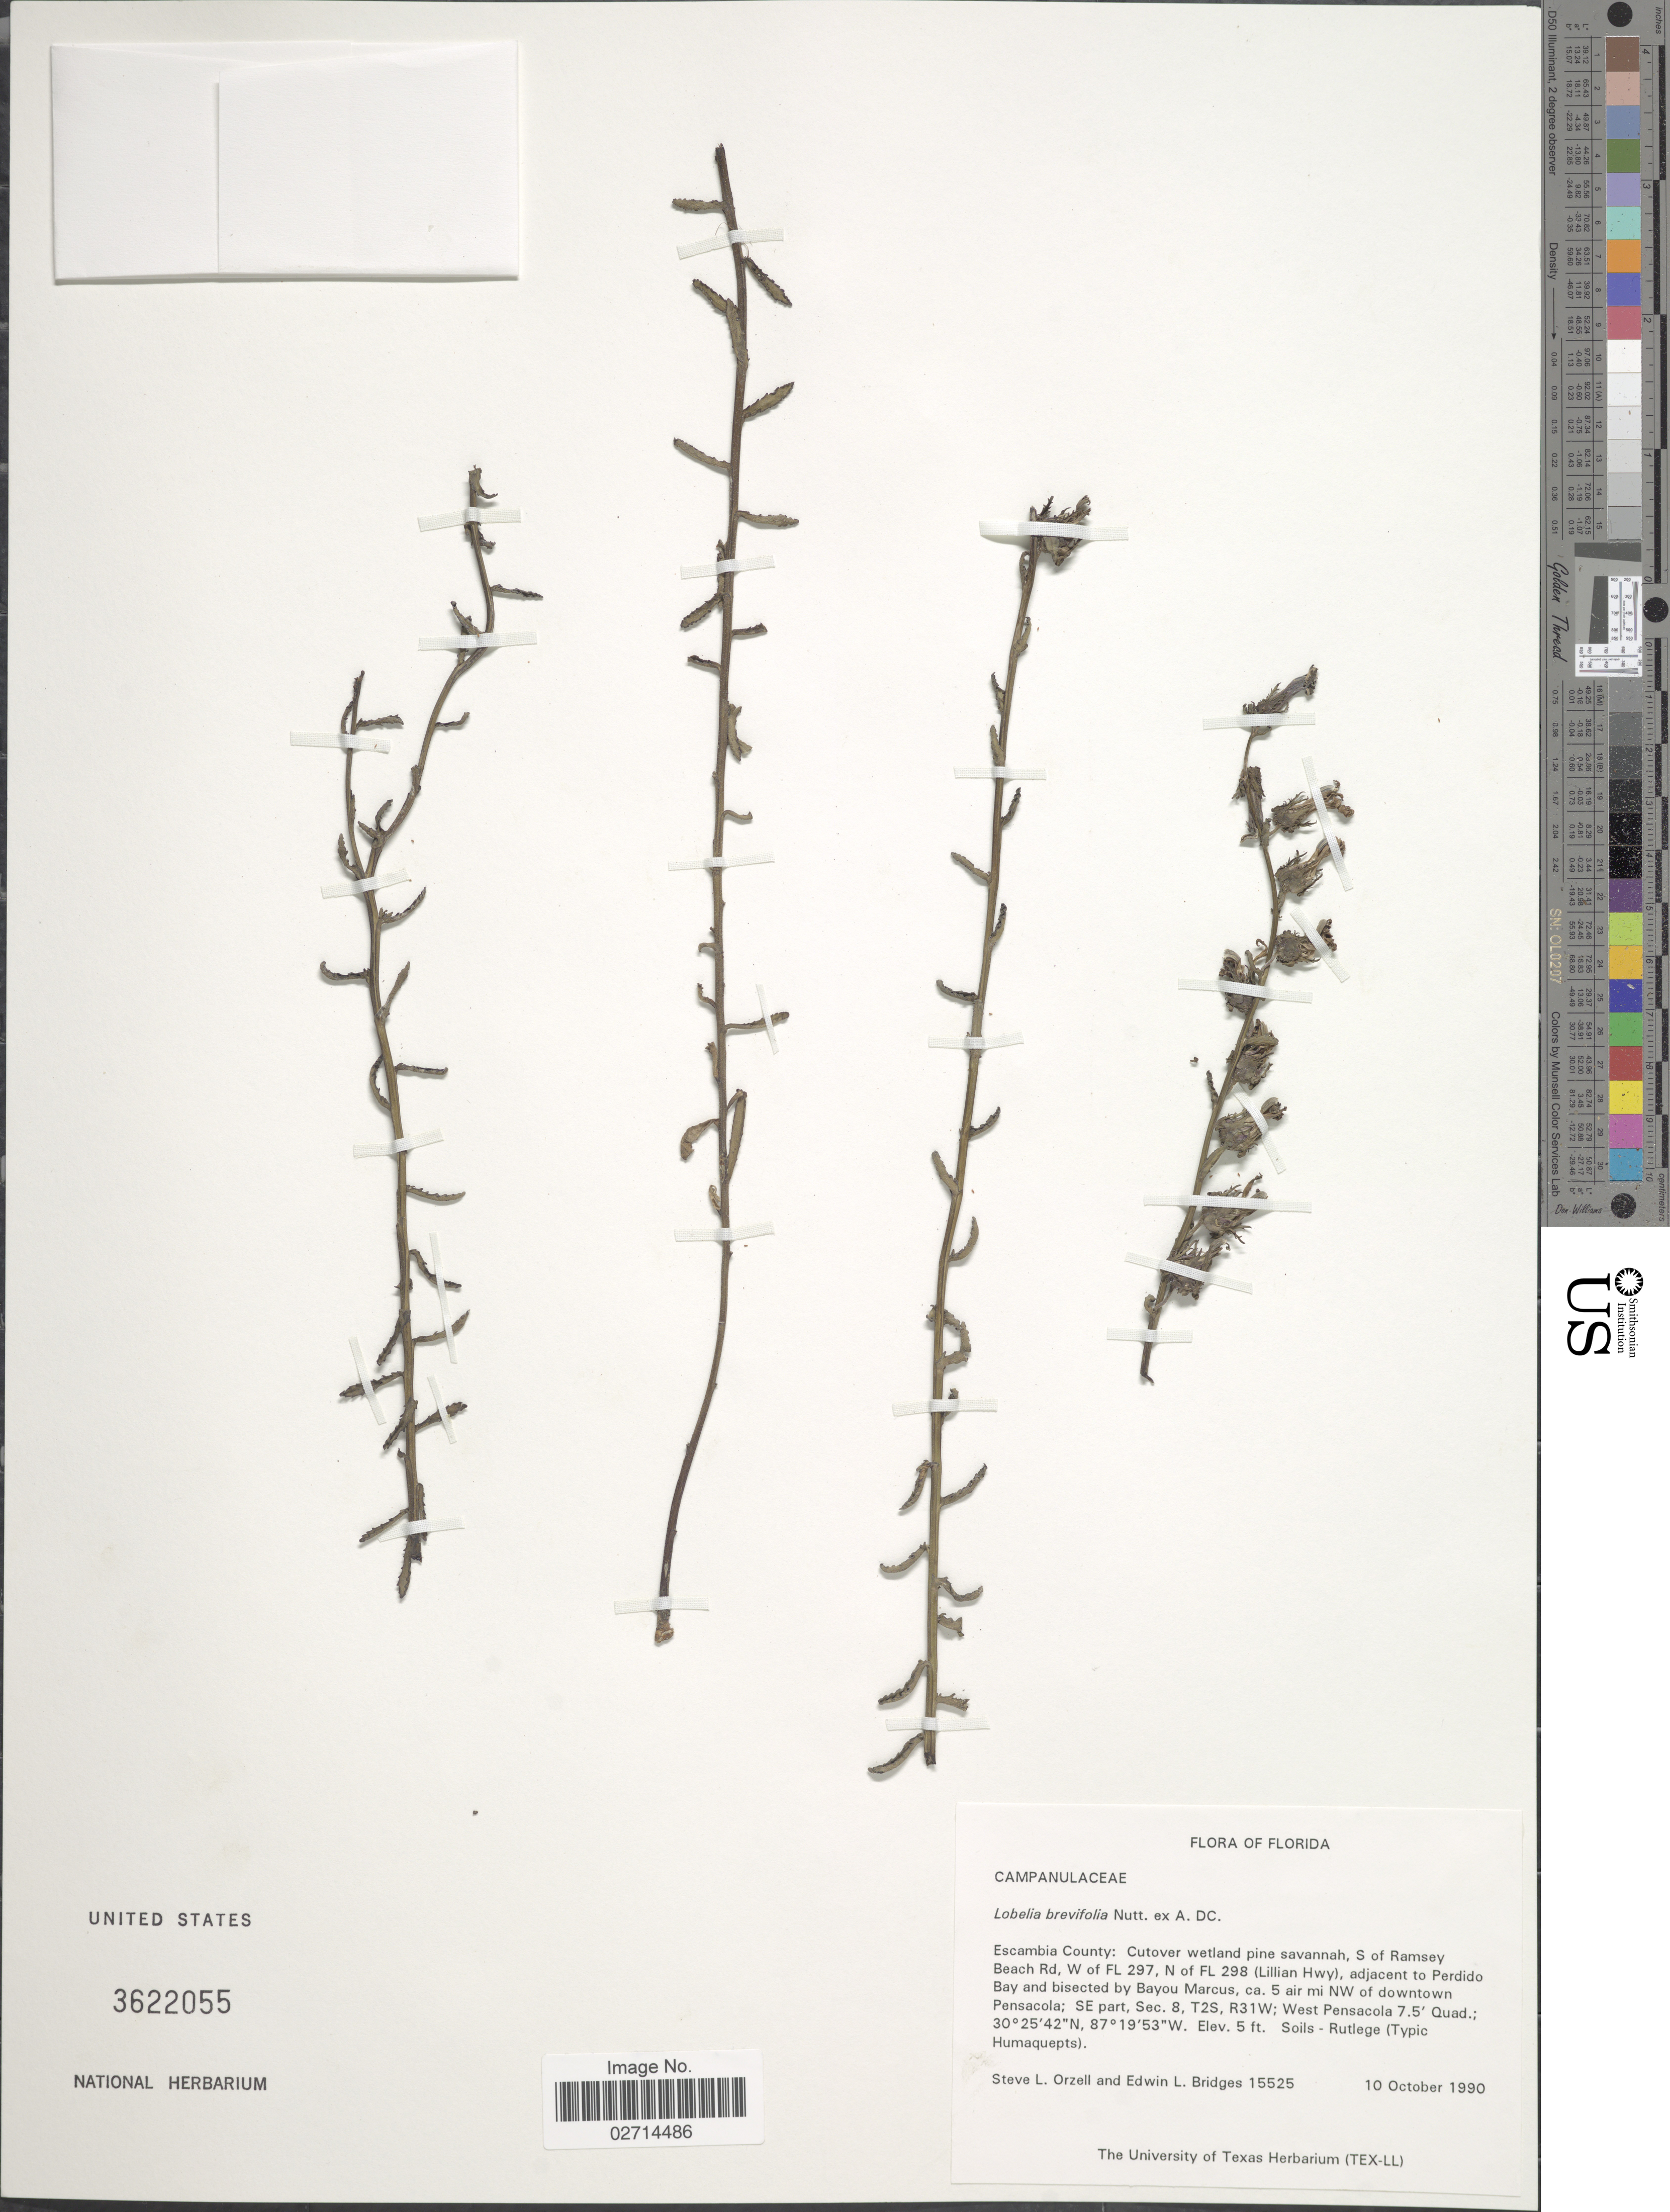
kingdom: Plantae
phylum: Tracheophyta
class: Magnoliopsida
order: Asterales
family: Campanulaceae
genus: Lobelia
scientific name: Lobelia brevifolia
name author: Nutt. ex A. DC.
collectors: S. Orzell & E. Bridges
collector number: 15525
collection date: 1990-10-10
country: United States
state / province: Florida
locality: Escambia County: Cutover wetland pine savannah, S of Ramsey Beach Rd, W of FL 297, N of FL 298 (Lilian Hwy), adjacent to Perdido Bay and bisected by Bayou Marcus, ca. 5 air mi NW of downtown Pensacola; SE part. Sec. 8, T2S, R31W; West Pensacola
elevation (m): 2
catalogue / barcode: US 3622055